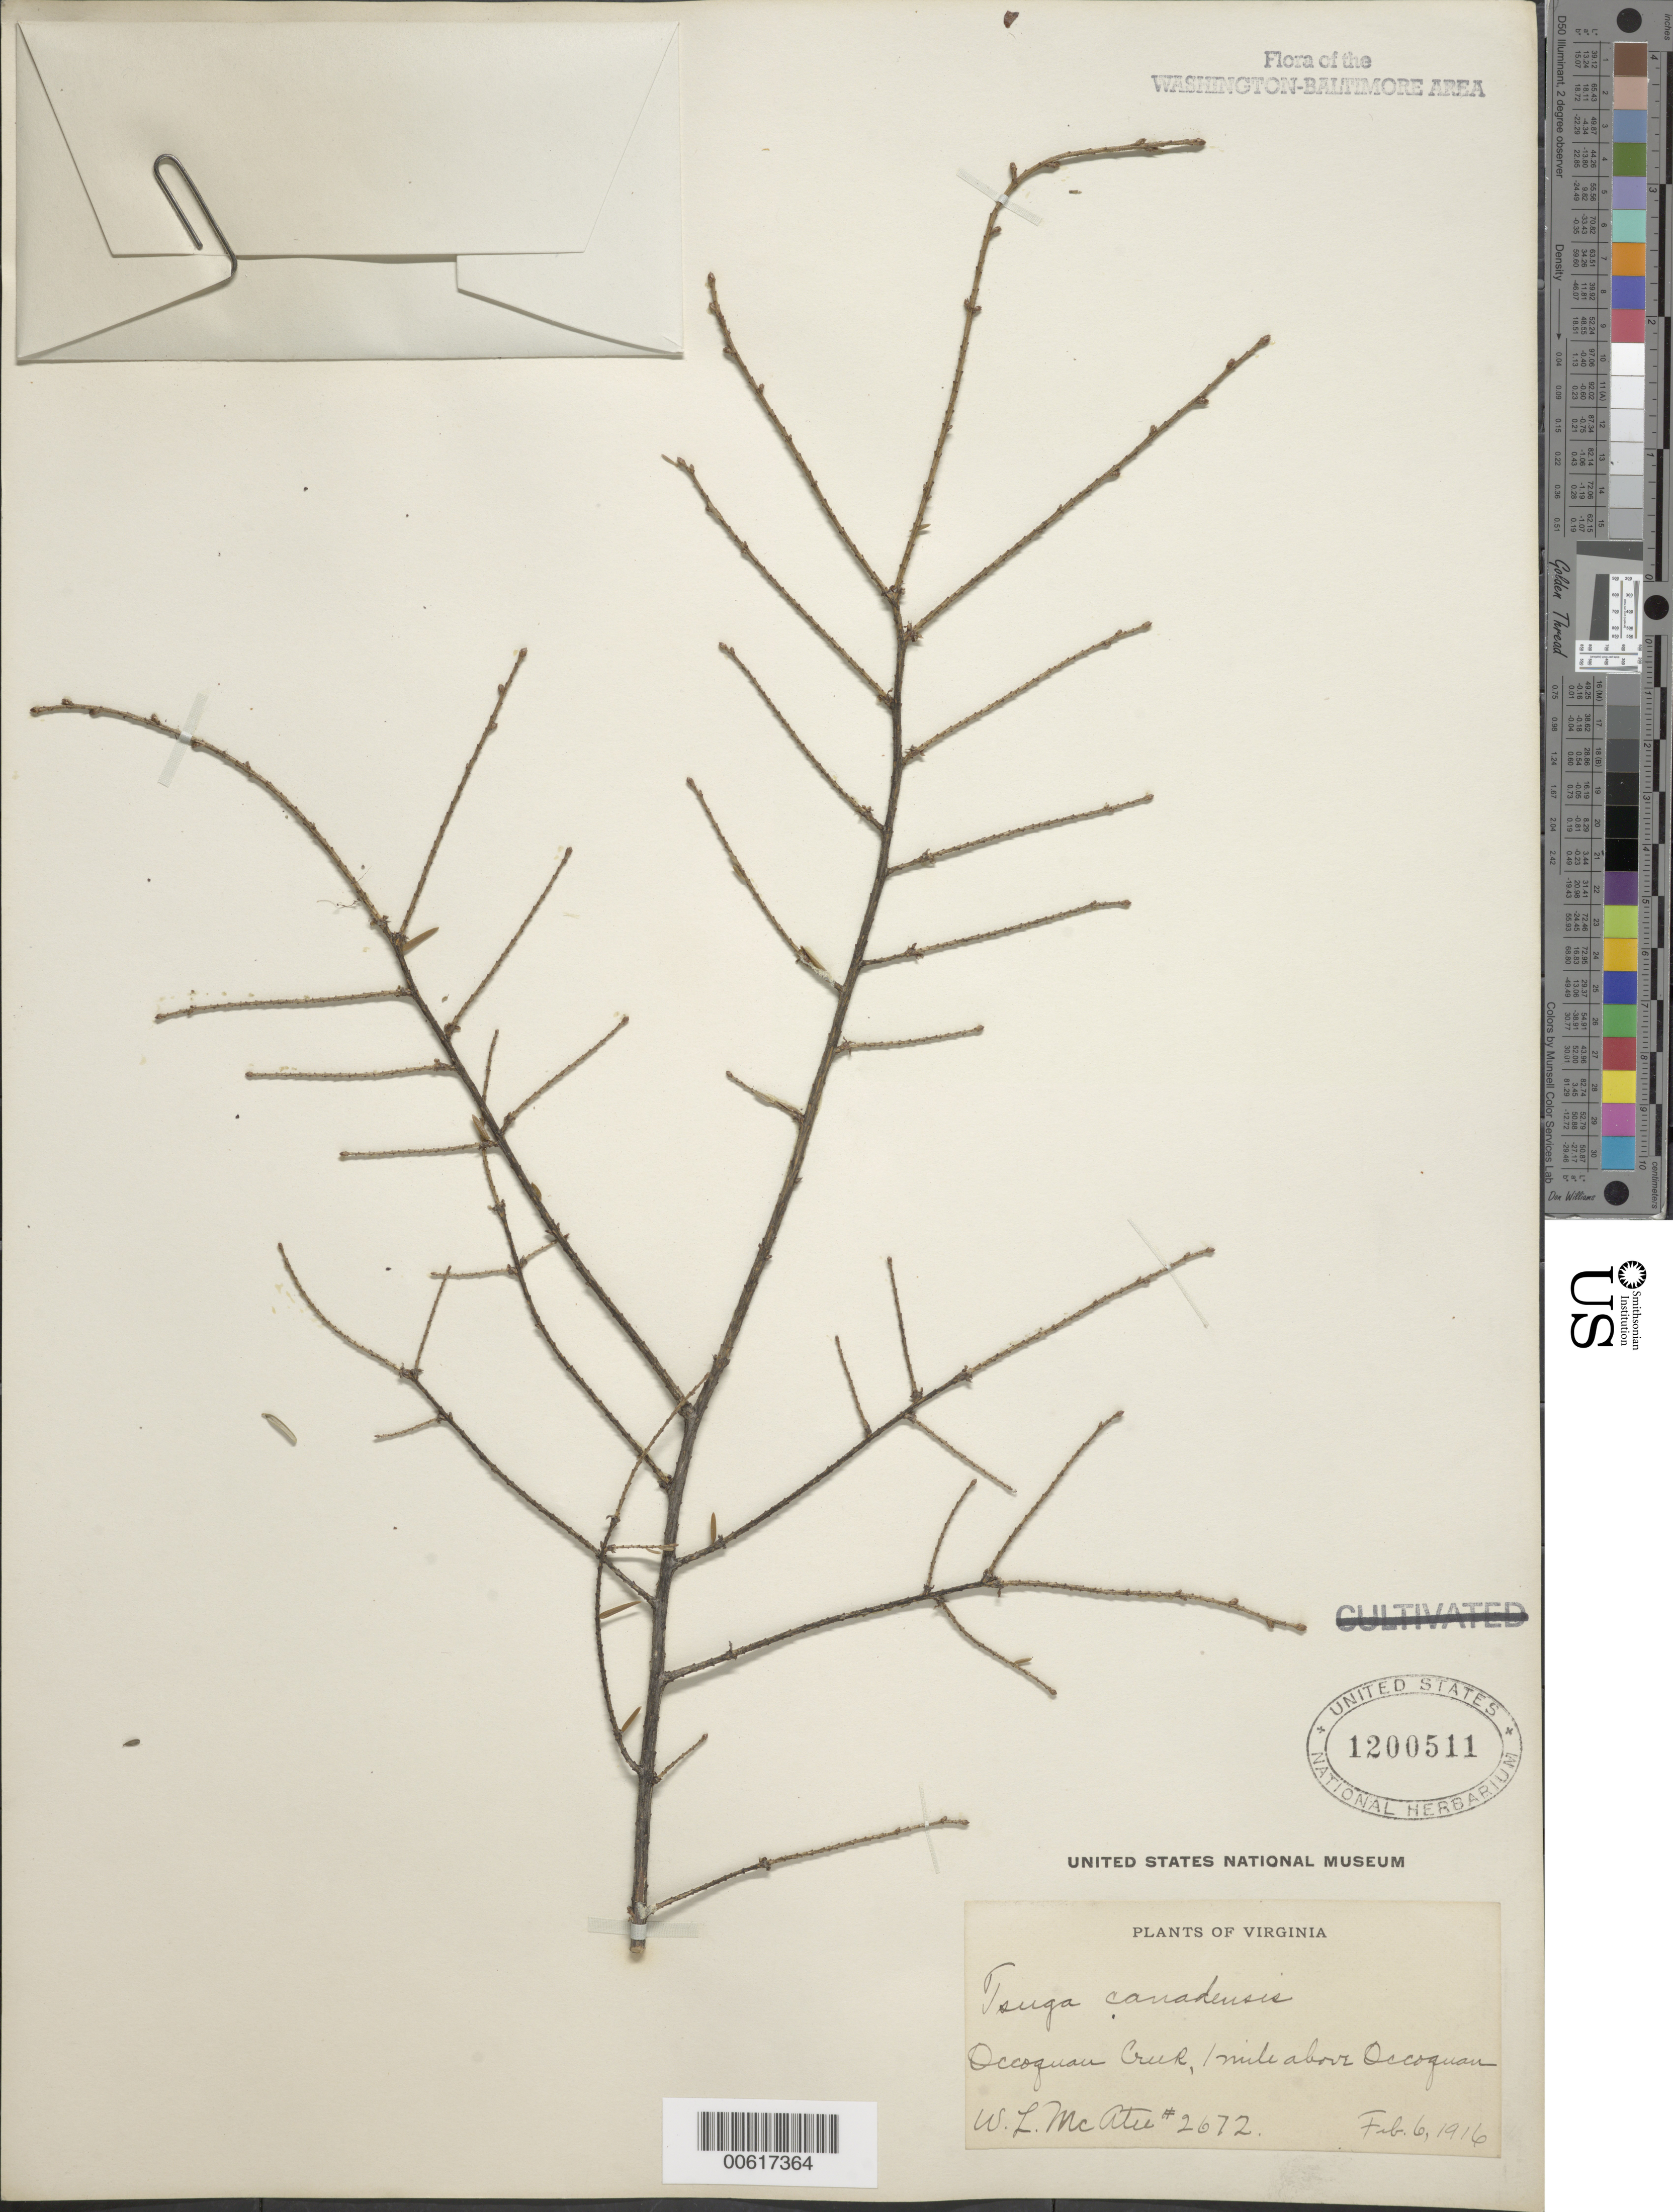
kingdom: Plantae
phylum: Tracheophyta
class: Pinopsida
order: Pinales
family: Pinaceae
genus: Tsuga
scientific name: Tsuga canadensis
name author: (L.) Carrière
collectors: W. McAtee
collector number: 2672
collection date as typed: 06 Feb 1916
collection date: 1916-02-06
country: United States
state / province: Virginia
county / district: Prince William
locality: Occoquan Creek, above Occoquan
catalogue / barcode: US 1200511